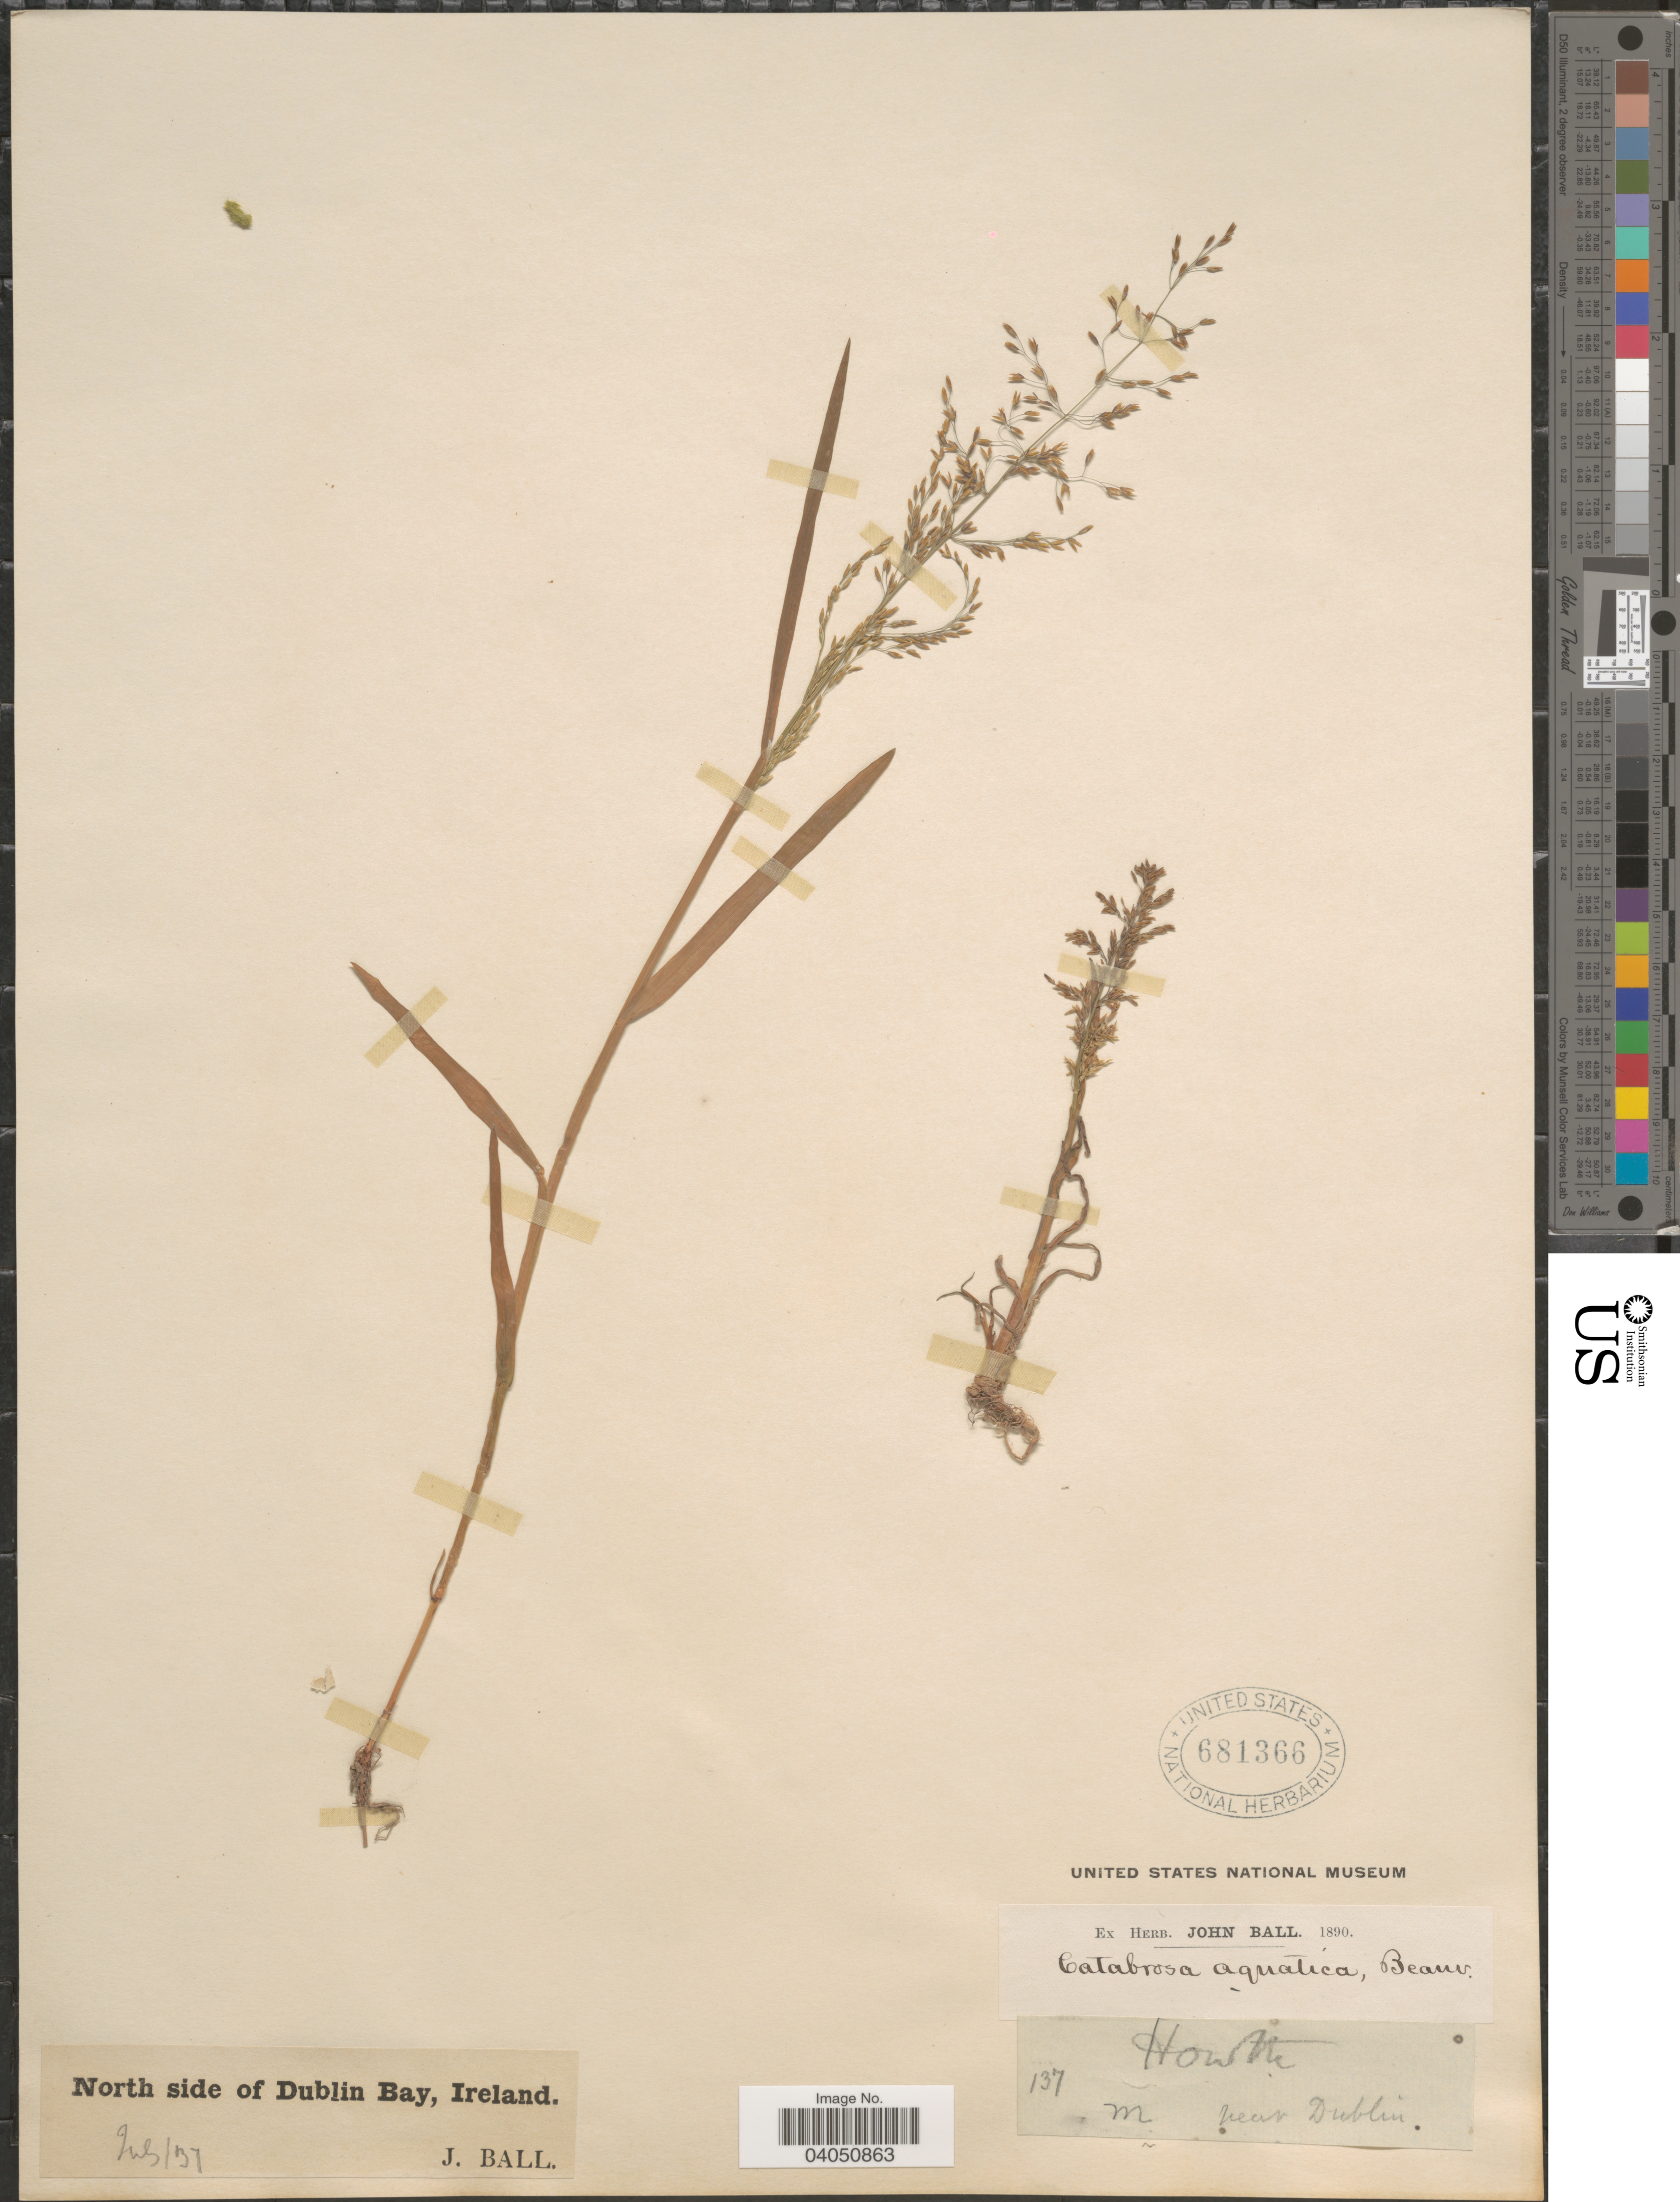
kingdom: Plantae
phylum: Tracheophyta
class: Liliopsida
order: Poales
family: Poaceae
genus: Catabrosa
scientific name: Catabrosa aquatica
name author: (L.) P. Beauv.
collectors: J. Ball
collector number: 137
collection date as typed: Transcribed d/m/y: /7/37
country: Ireland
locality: North side of Dublin Bay. Near Dublin.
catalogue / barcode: US 681366